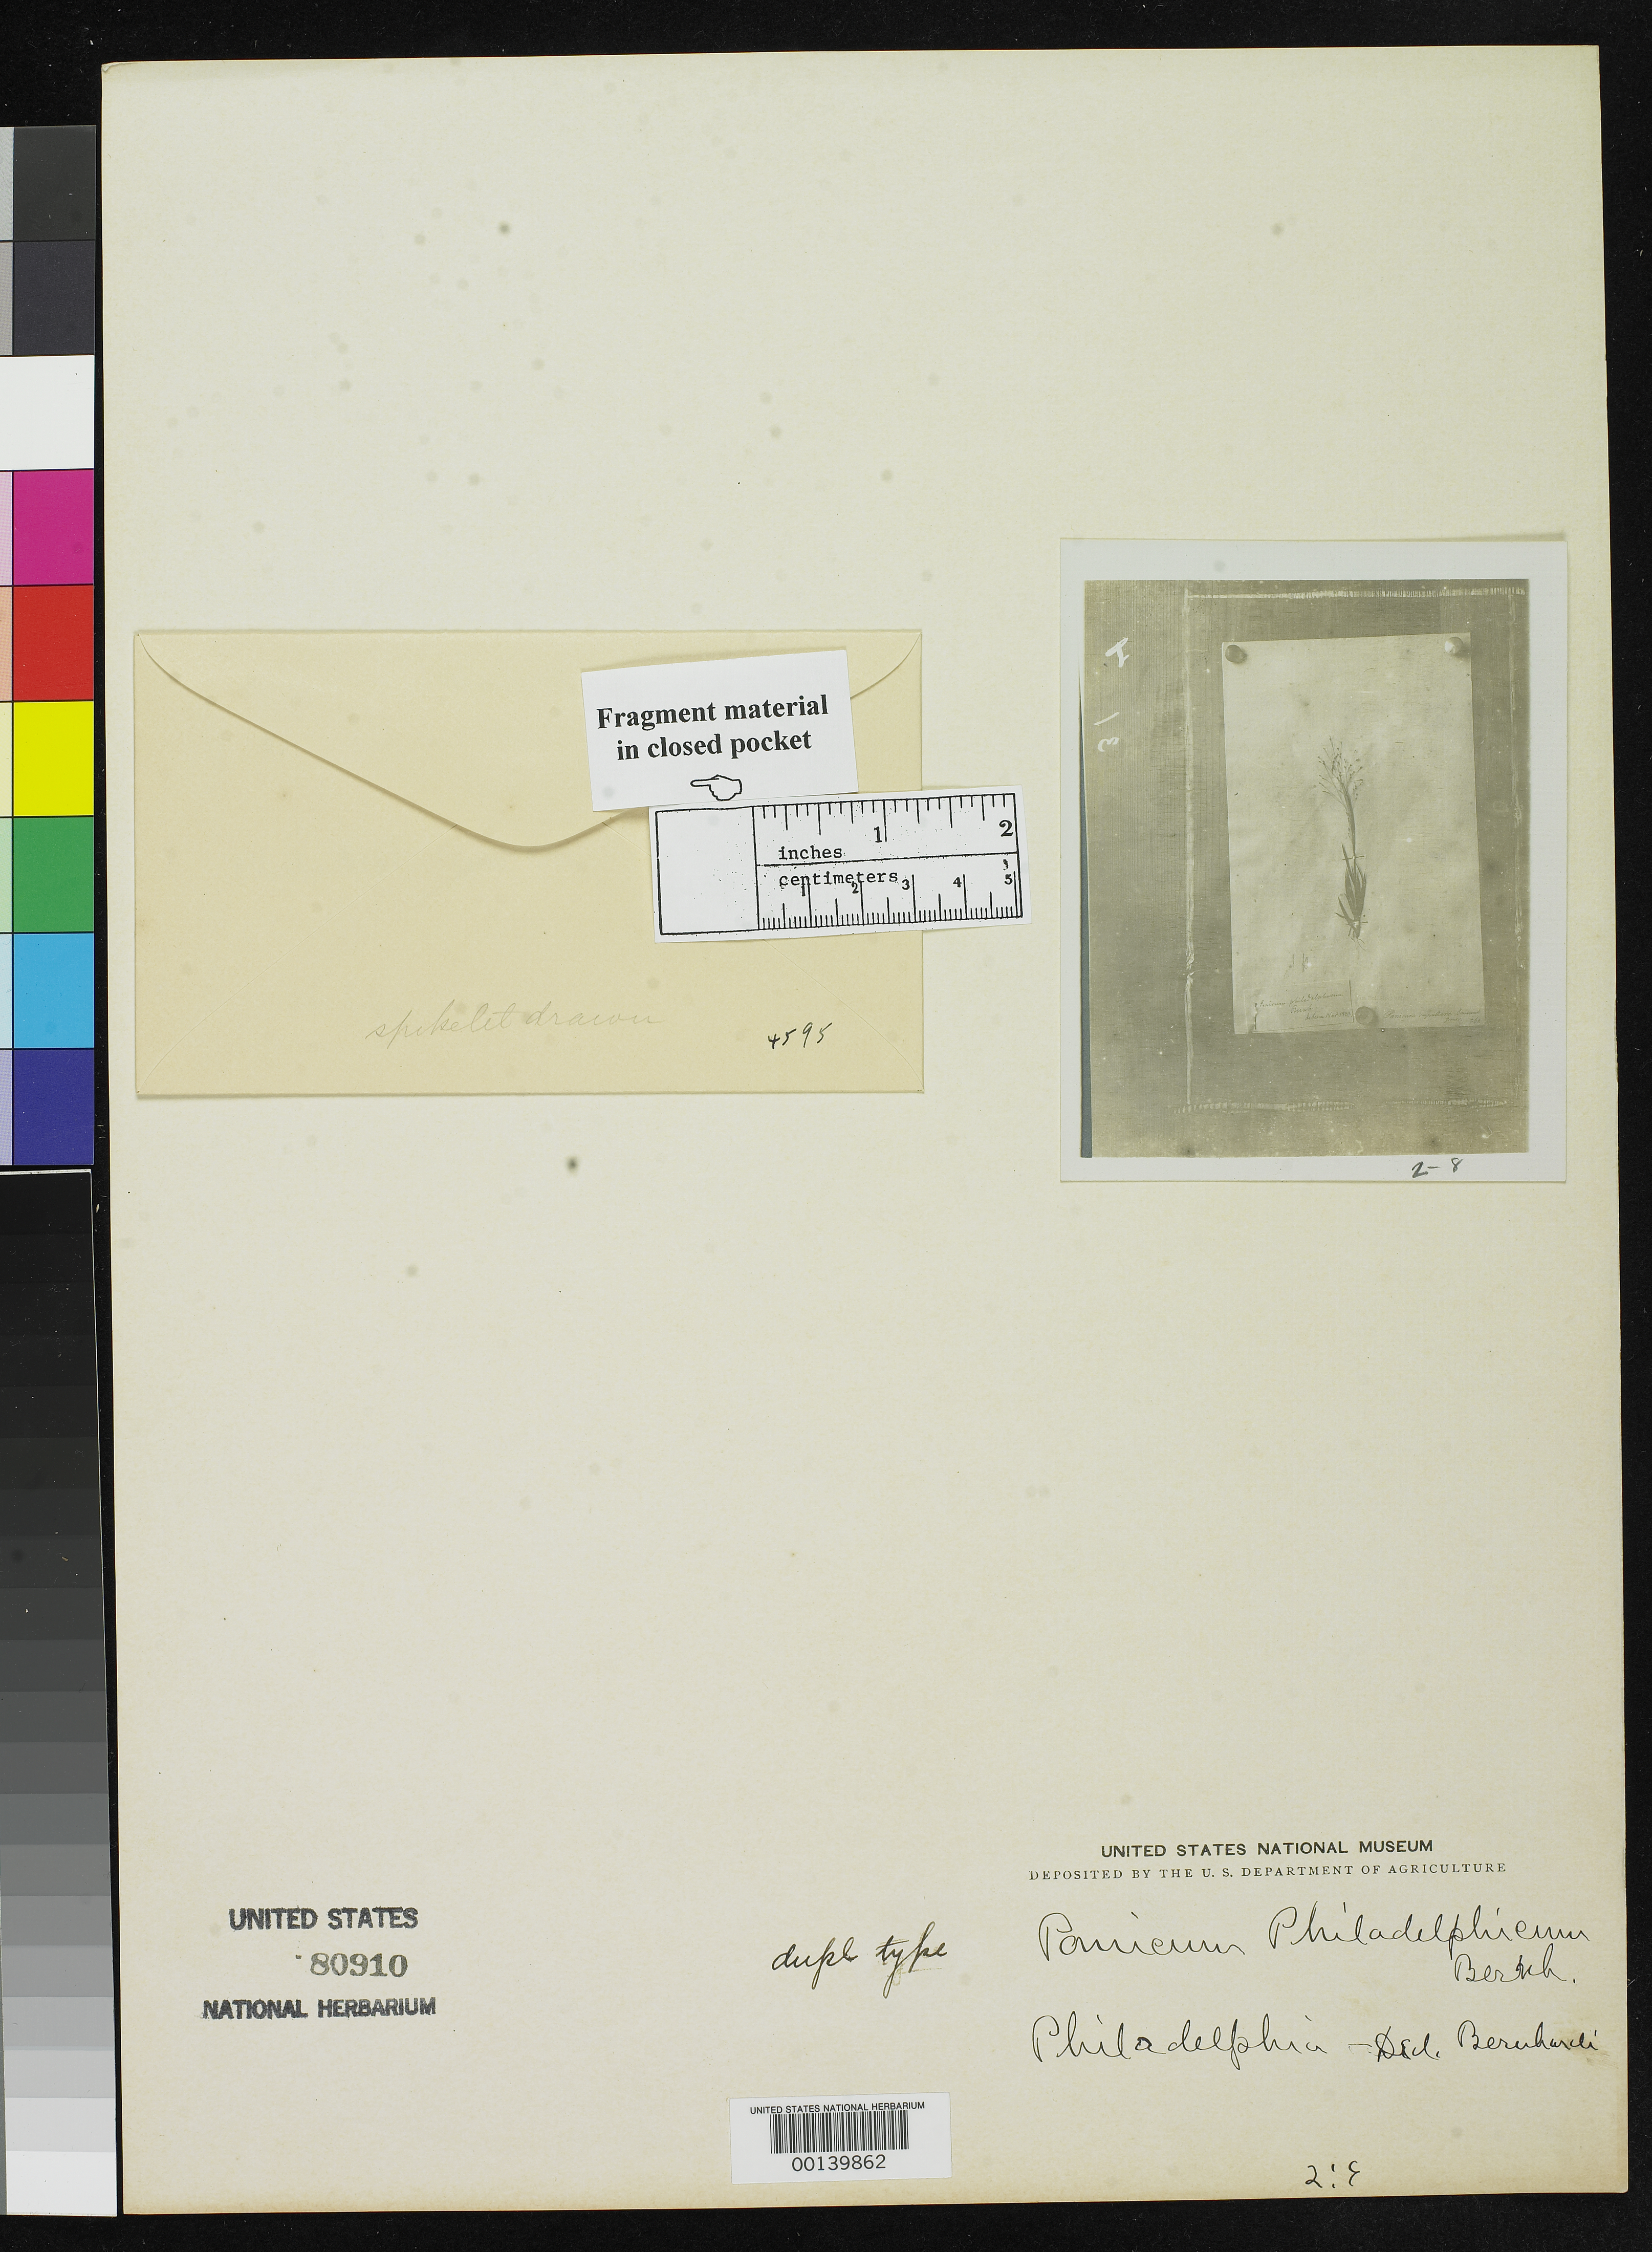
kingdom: Plantae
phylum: Tracheophyta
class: Liliopsida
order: Poales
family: Poaceae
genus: Panicum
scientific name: Panicum philadelphicum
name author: Bernh. ex Trin.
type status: Type Fragment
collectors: J. Bernhardi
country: United States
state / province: Pennsylvania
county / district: Philadelphia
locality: Philadelphia.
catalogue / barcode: US 80910